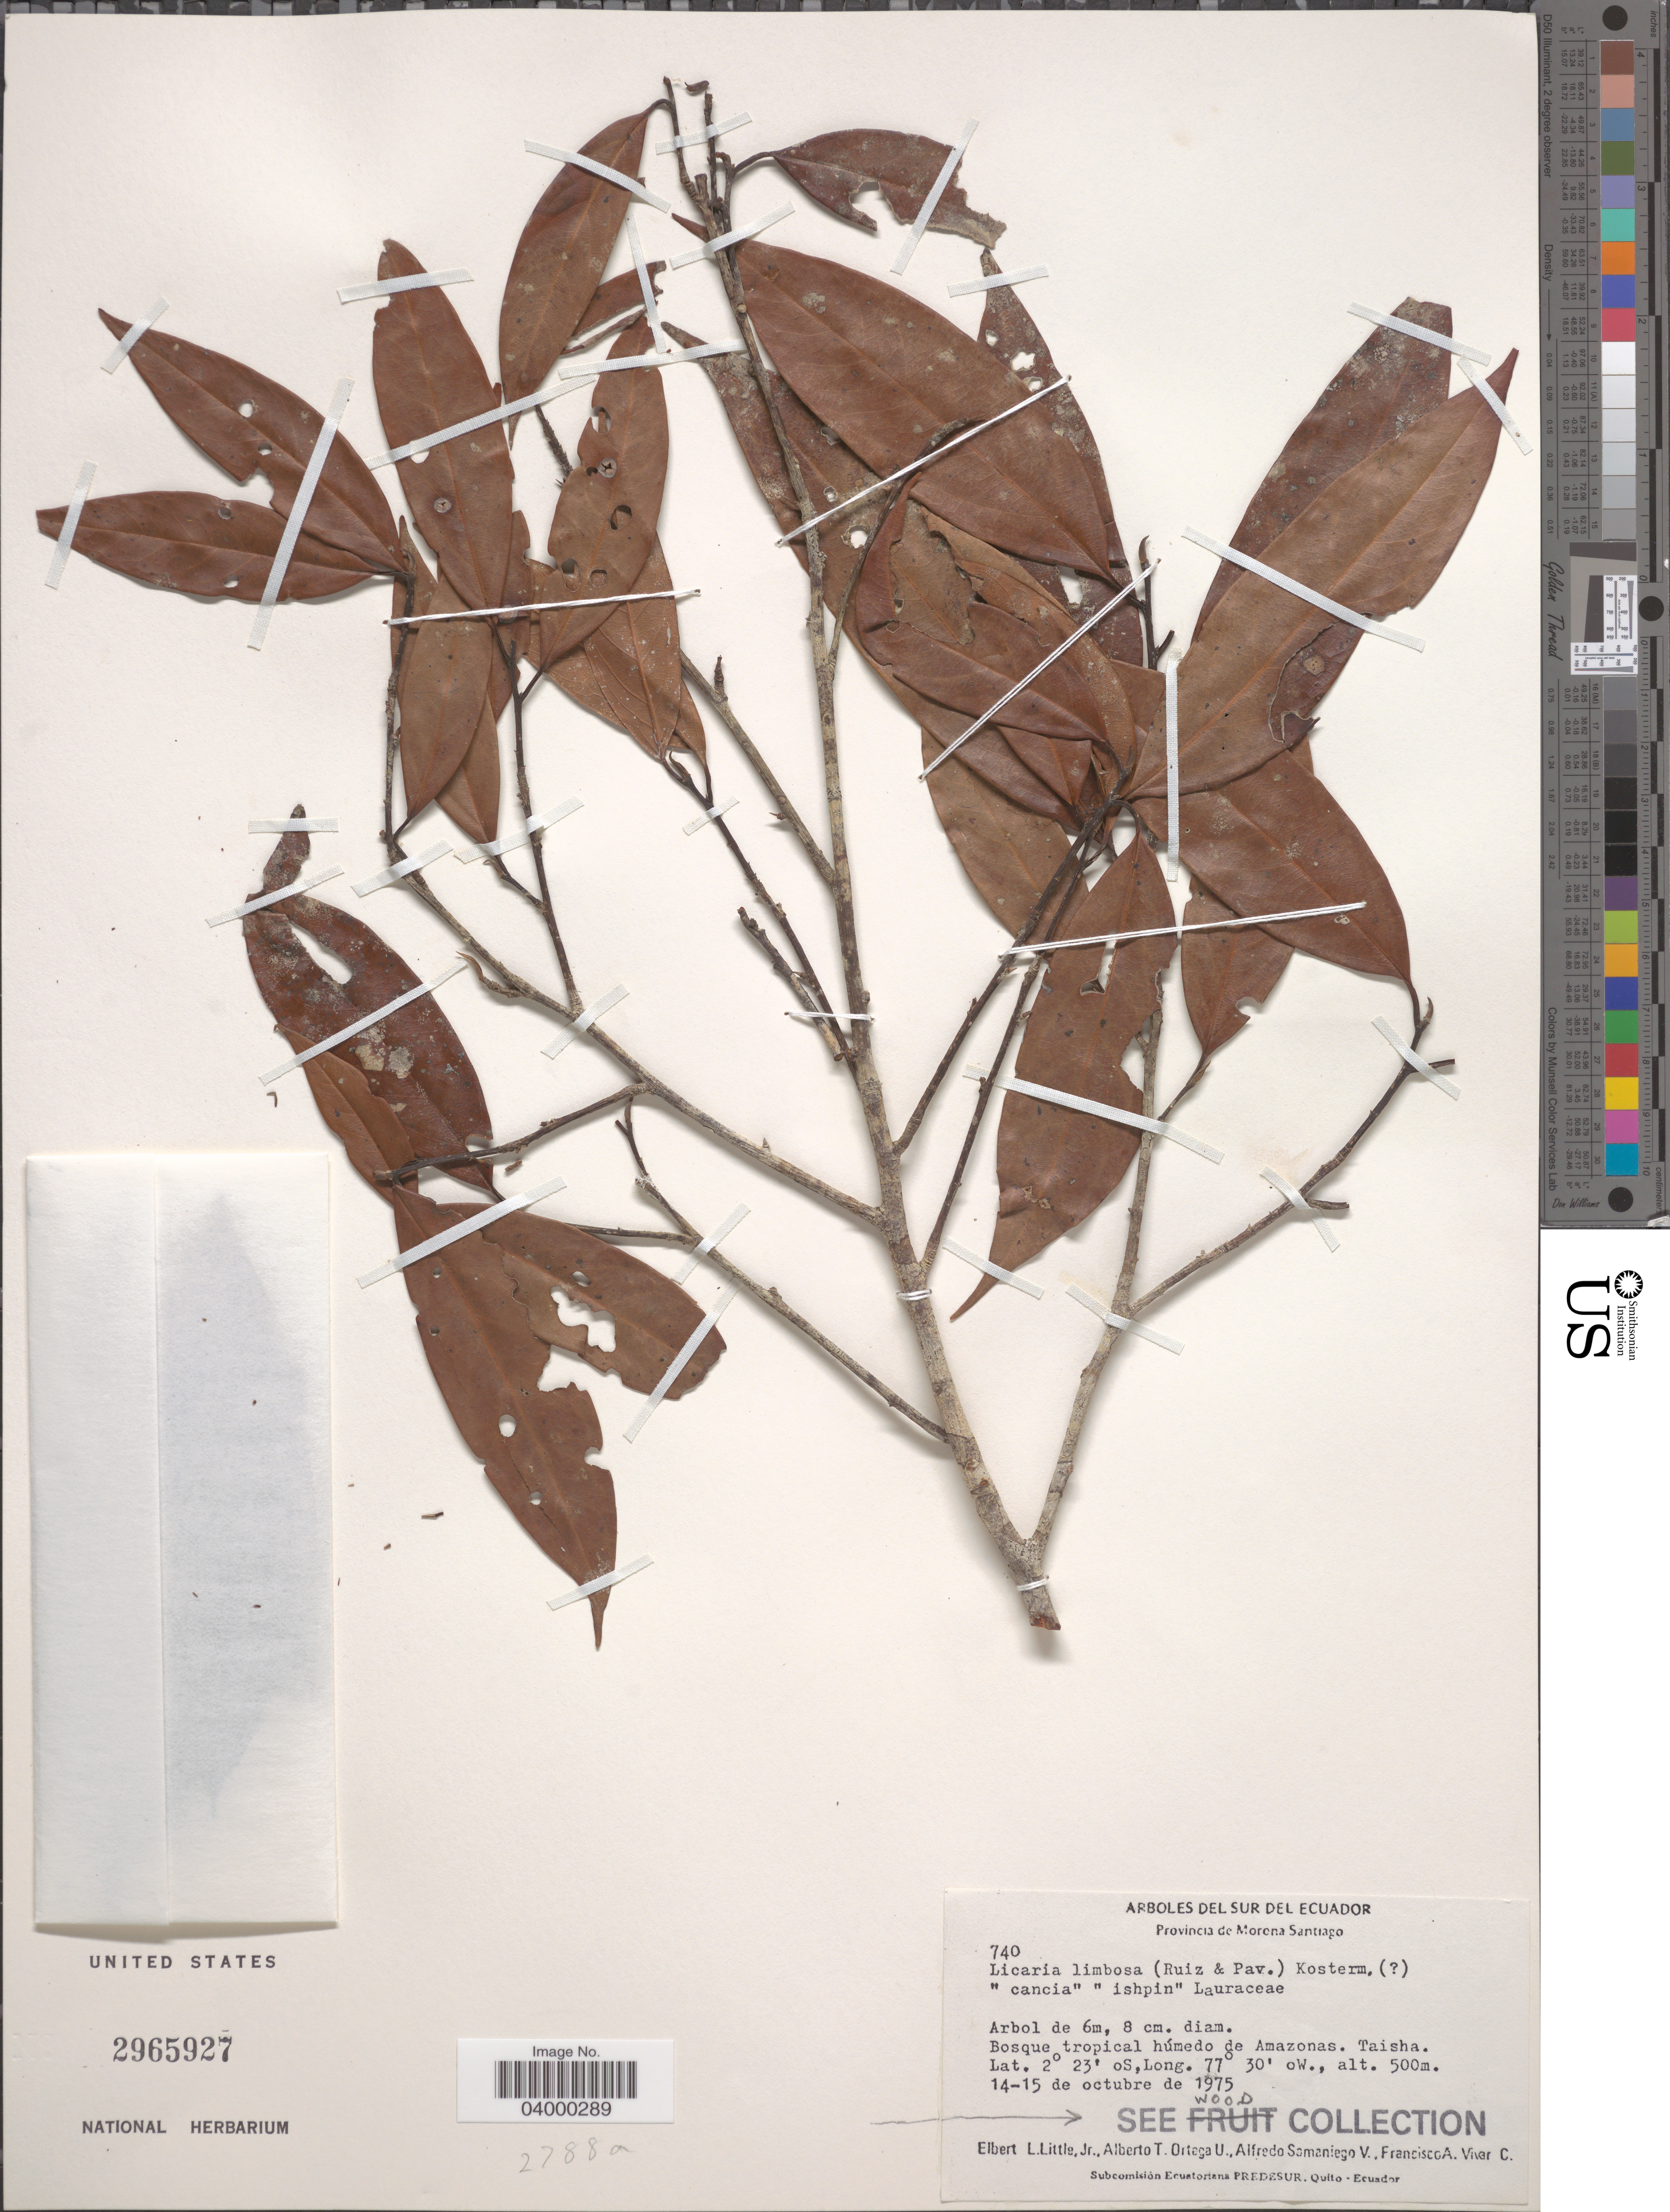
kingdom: Plantae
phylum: Tracheophyta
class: Magnoliopsida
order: Laurales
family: Lauraceae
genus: Licaria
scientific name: Licaria limbosa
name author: (Ruiz & Pav.) Kosterm.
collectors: E. L. Little, A. T. Ortega U., A. Samaniego V. & F. A. Vivar C.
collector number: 740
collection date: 1975-10-14/1975-10-15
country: Ecuador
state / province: Morona-Santiago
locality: Sur del Ecuador. Bosque tropical húmedo de Amazonas. Taisha.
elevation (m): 500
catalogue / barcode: US 2965927